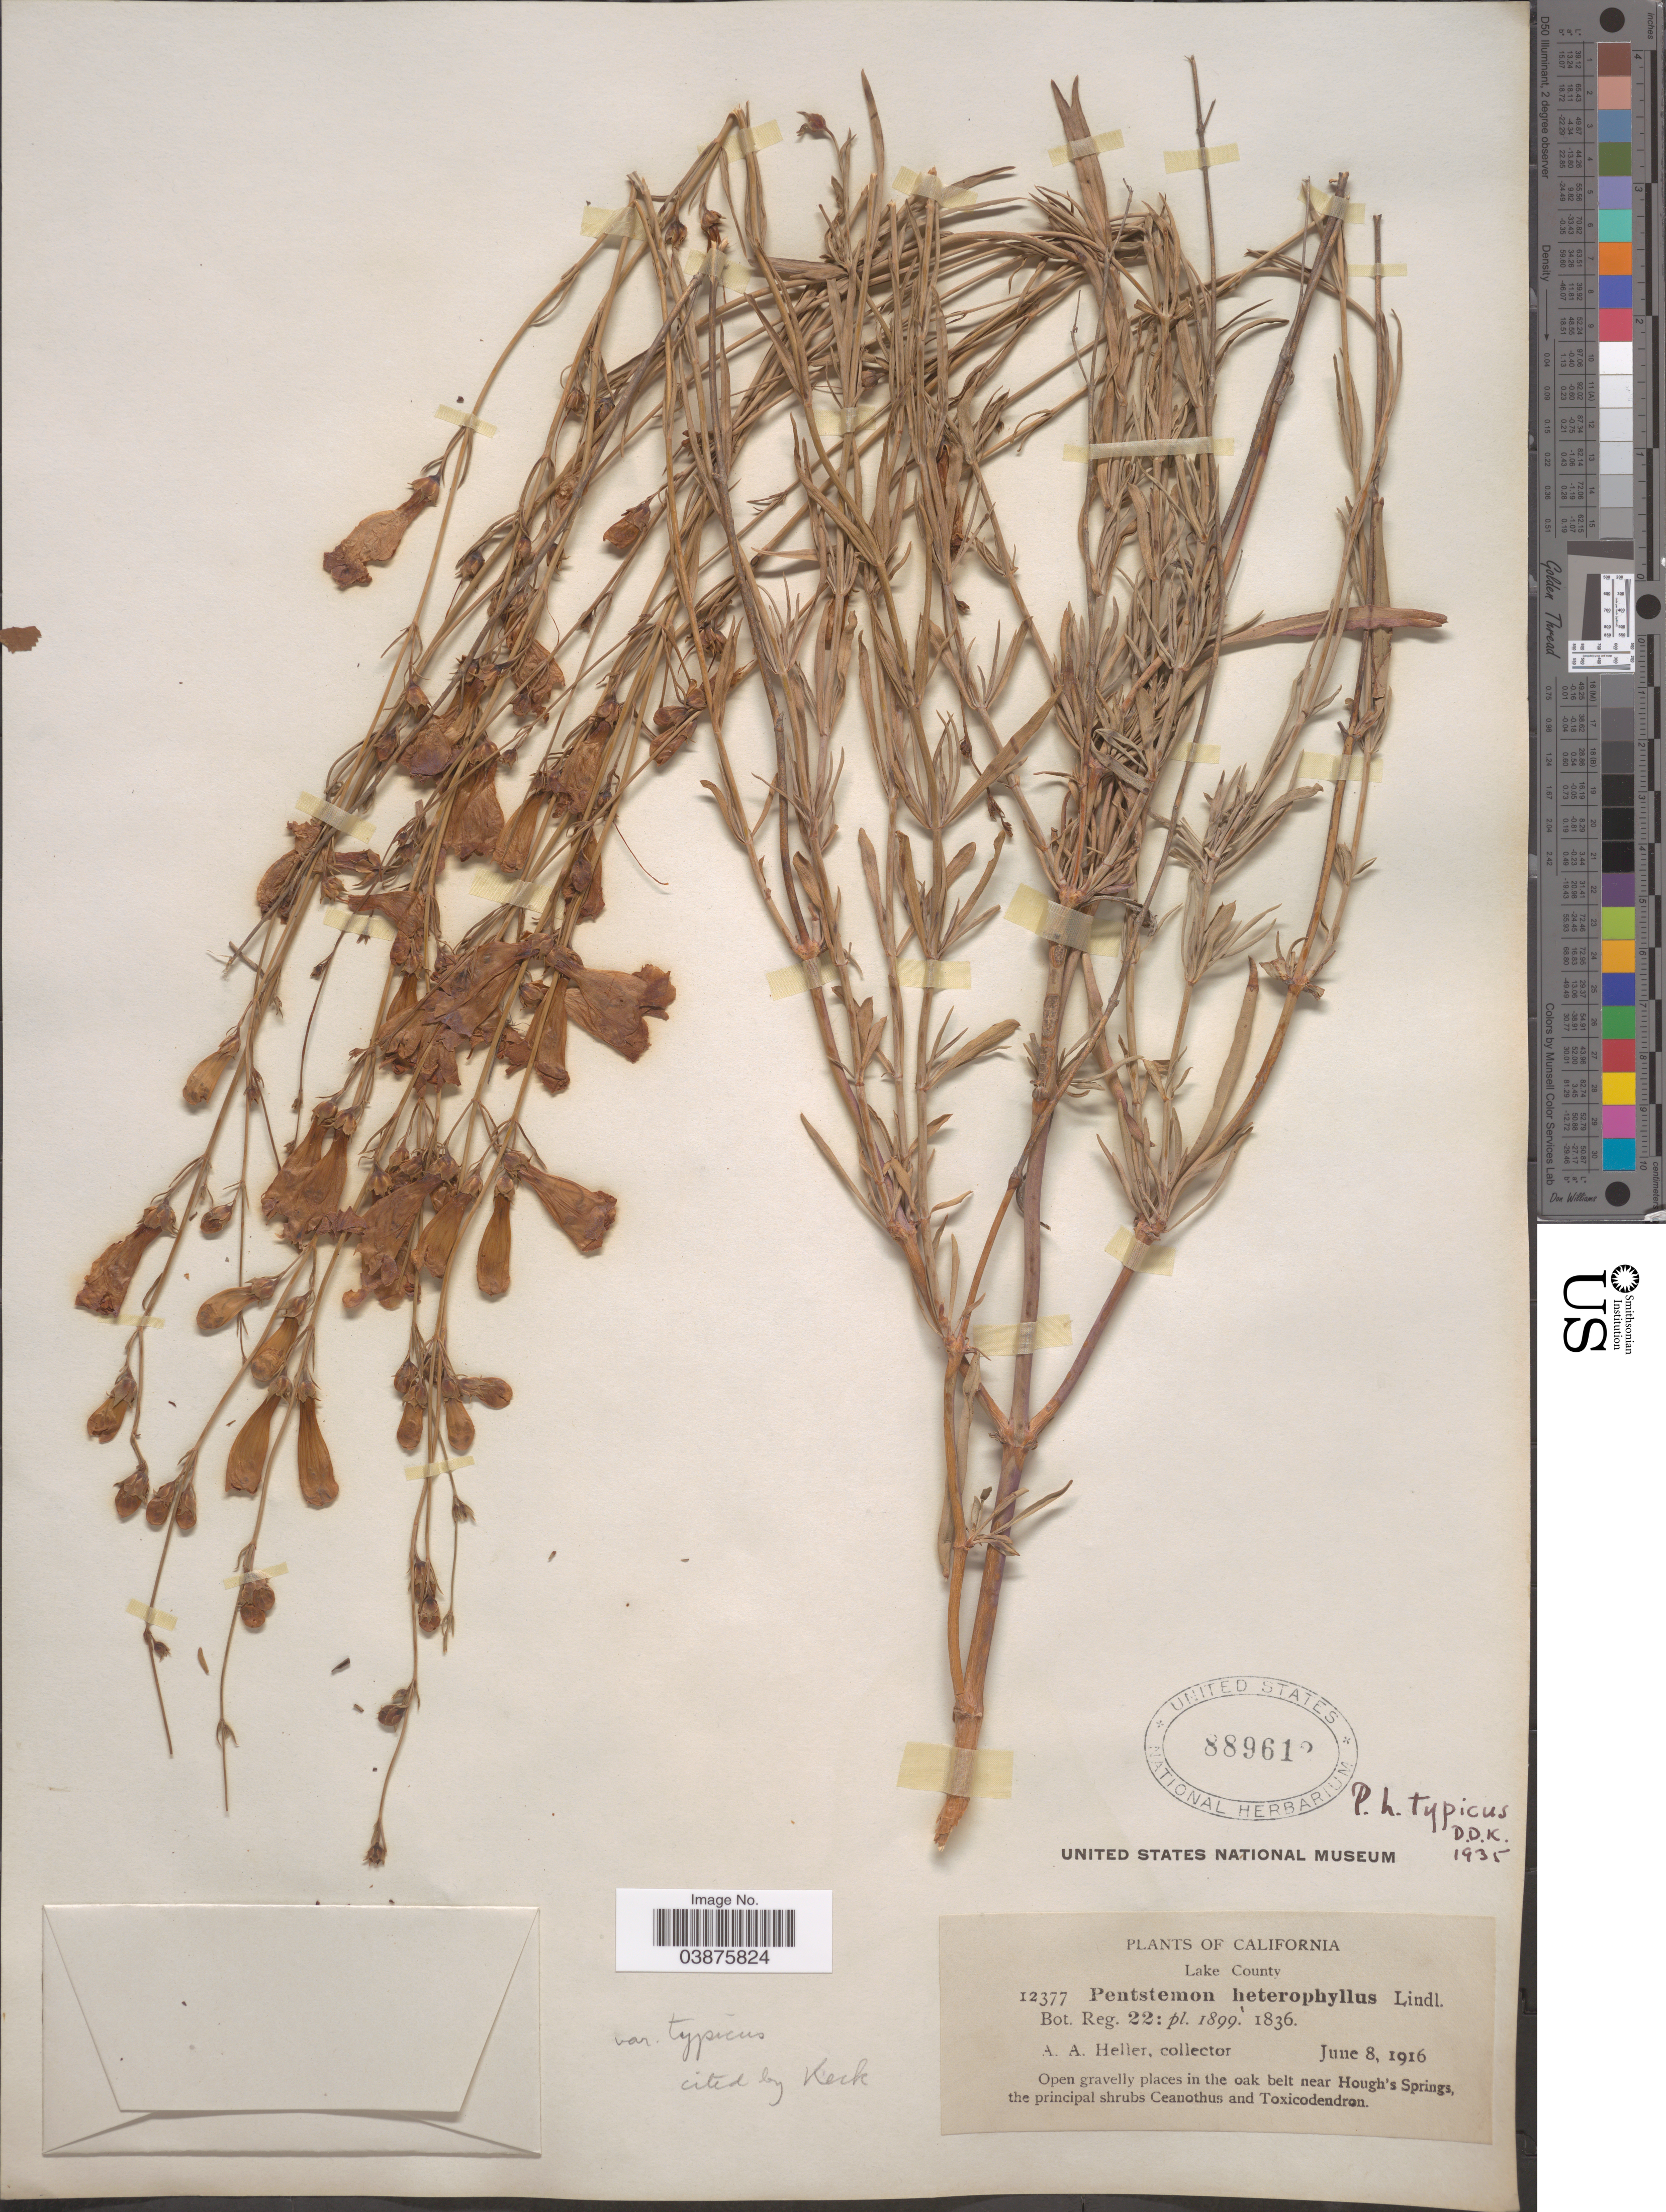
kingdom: Plantae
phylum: Tracheophyta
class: Magnoliopsida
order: Lamiales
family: Plantaginaceae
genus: Penstemon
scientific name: Penstemon heterophyllus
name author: Lindl.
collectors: A. A. Heller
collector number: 12377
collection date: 1916-06-08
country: United States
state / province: California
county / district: Lake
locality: Lake County. Open gravelly places in the oak belt near Hough's Springs.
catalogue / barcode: US 889612